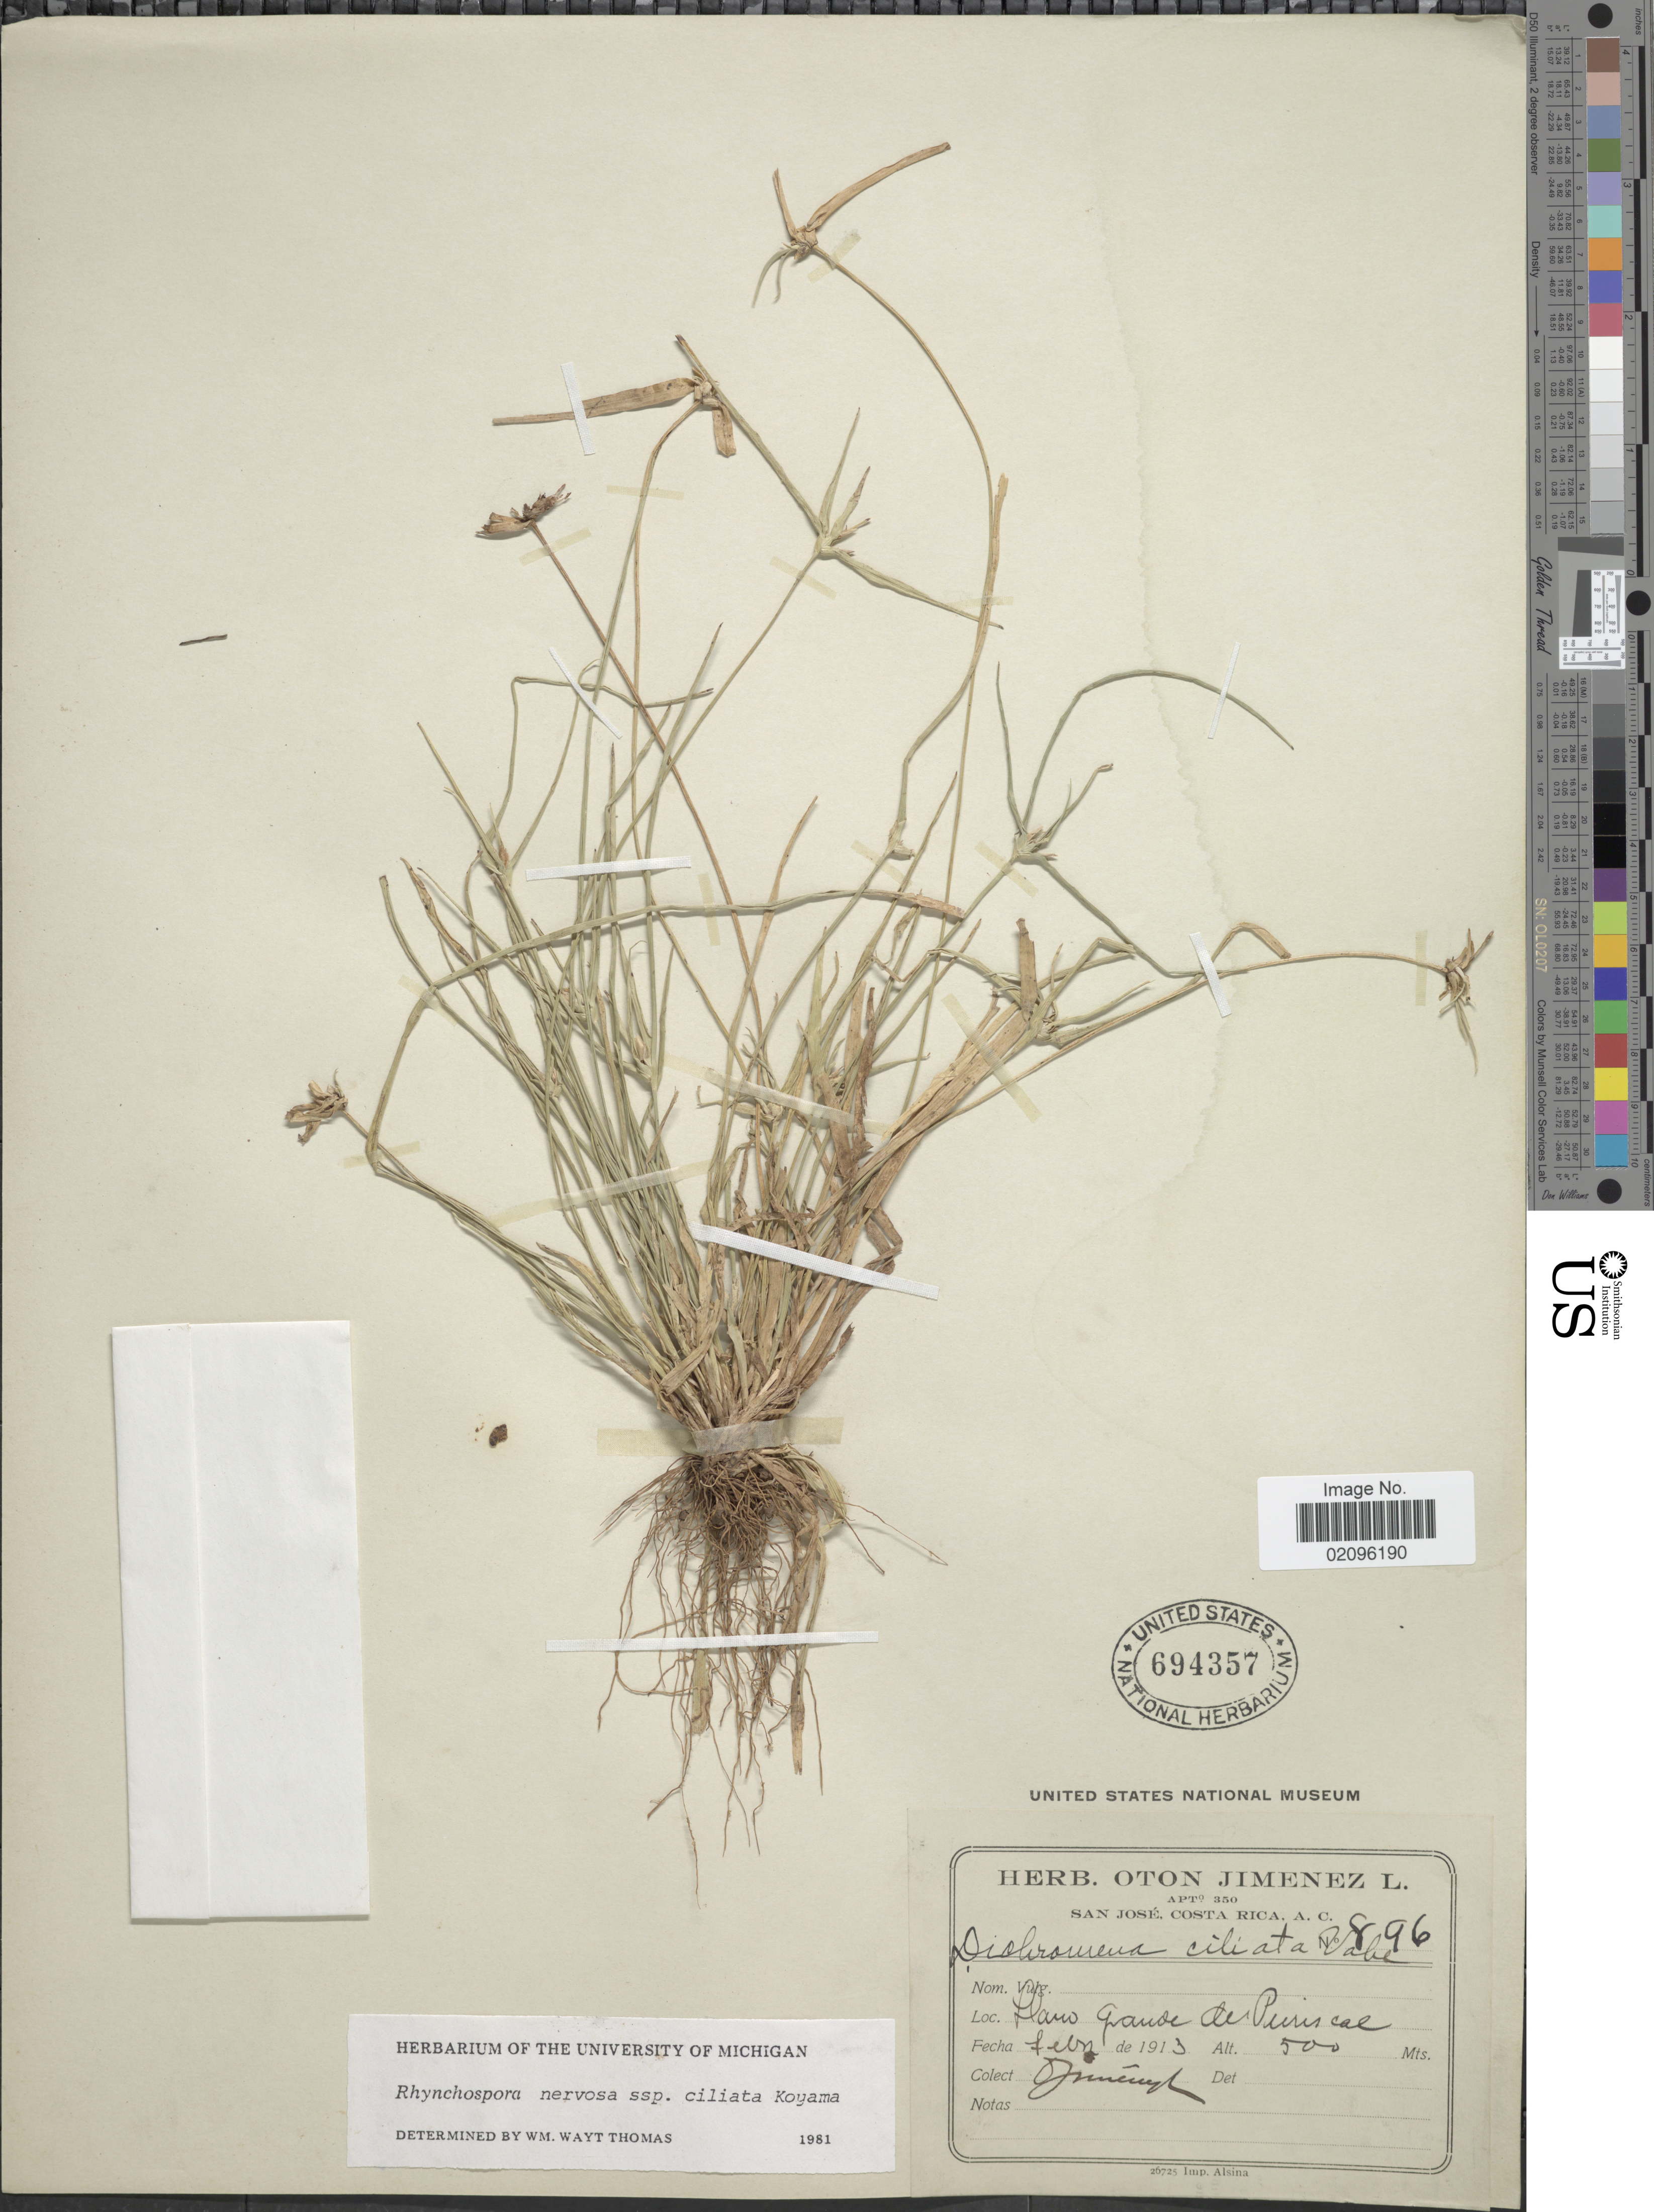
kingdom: Plantae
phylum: Tracheophyta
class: Liliopsida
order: Poales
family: Cyperaceae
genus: Rhynchospora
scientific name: Rhynchospora nervosa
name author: (Vahl) Boeckeler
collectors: O. Jiménez L.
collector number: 896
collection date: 1913-02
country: Costa Rica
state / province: San José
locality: Llano Grande de Puriscal,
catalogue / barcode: US 694357